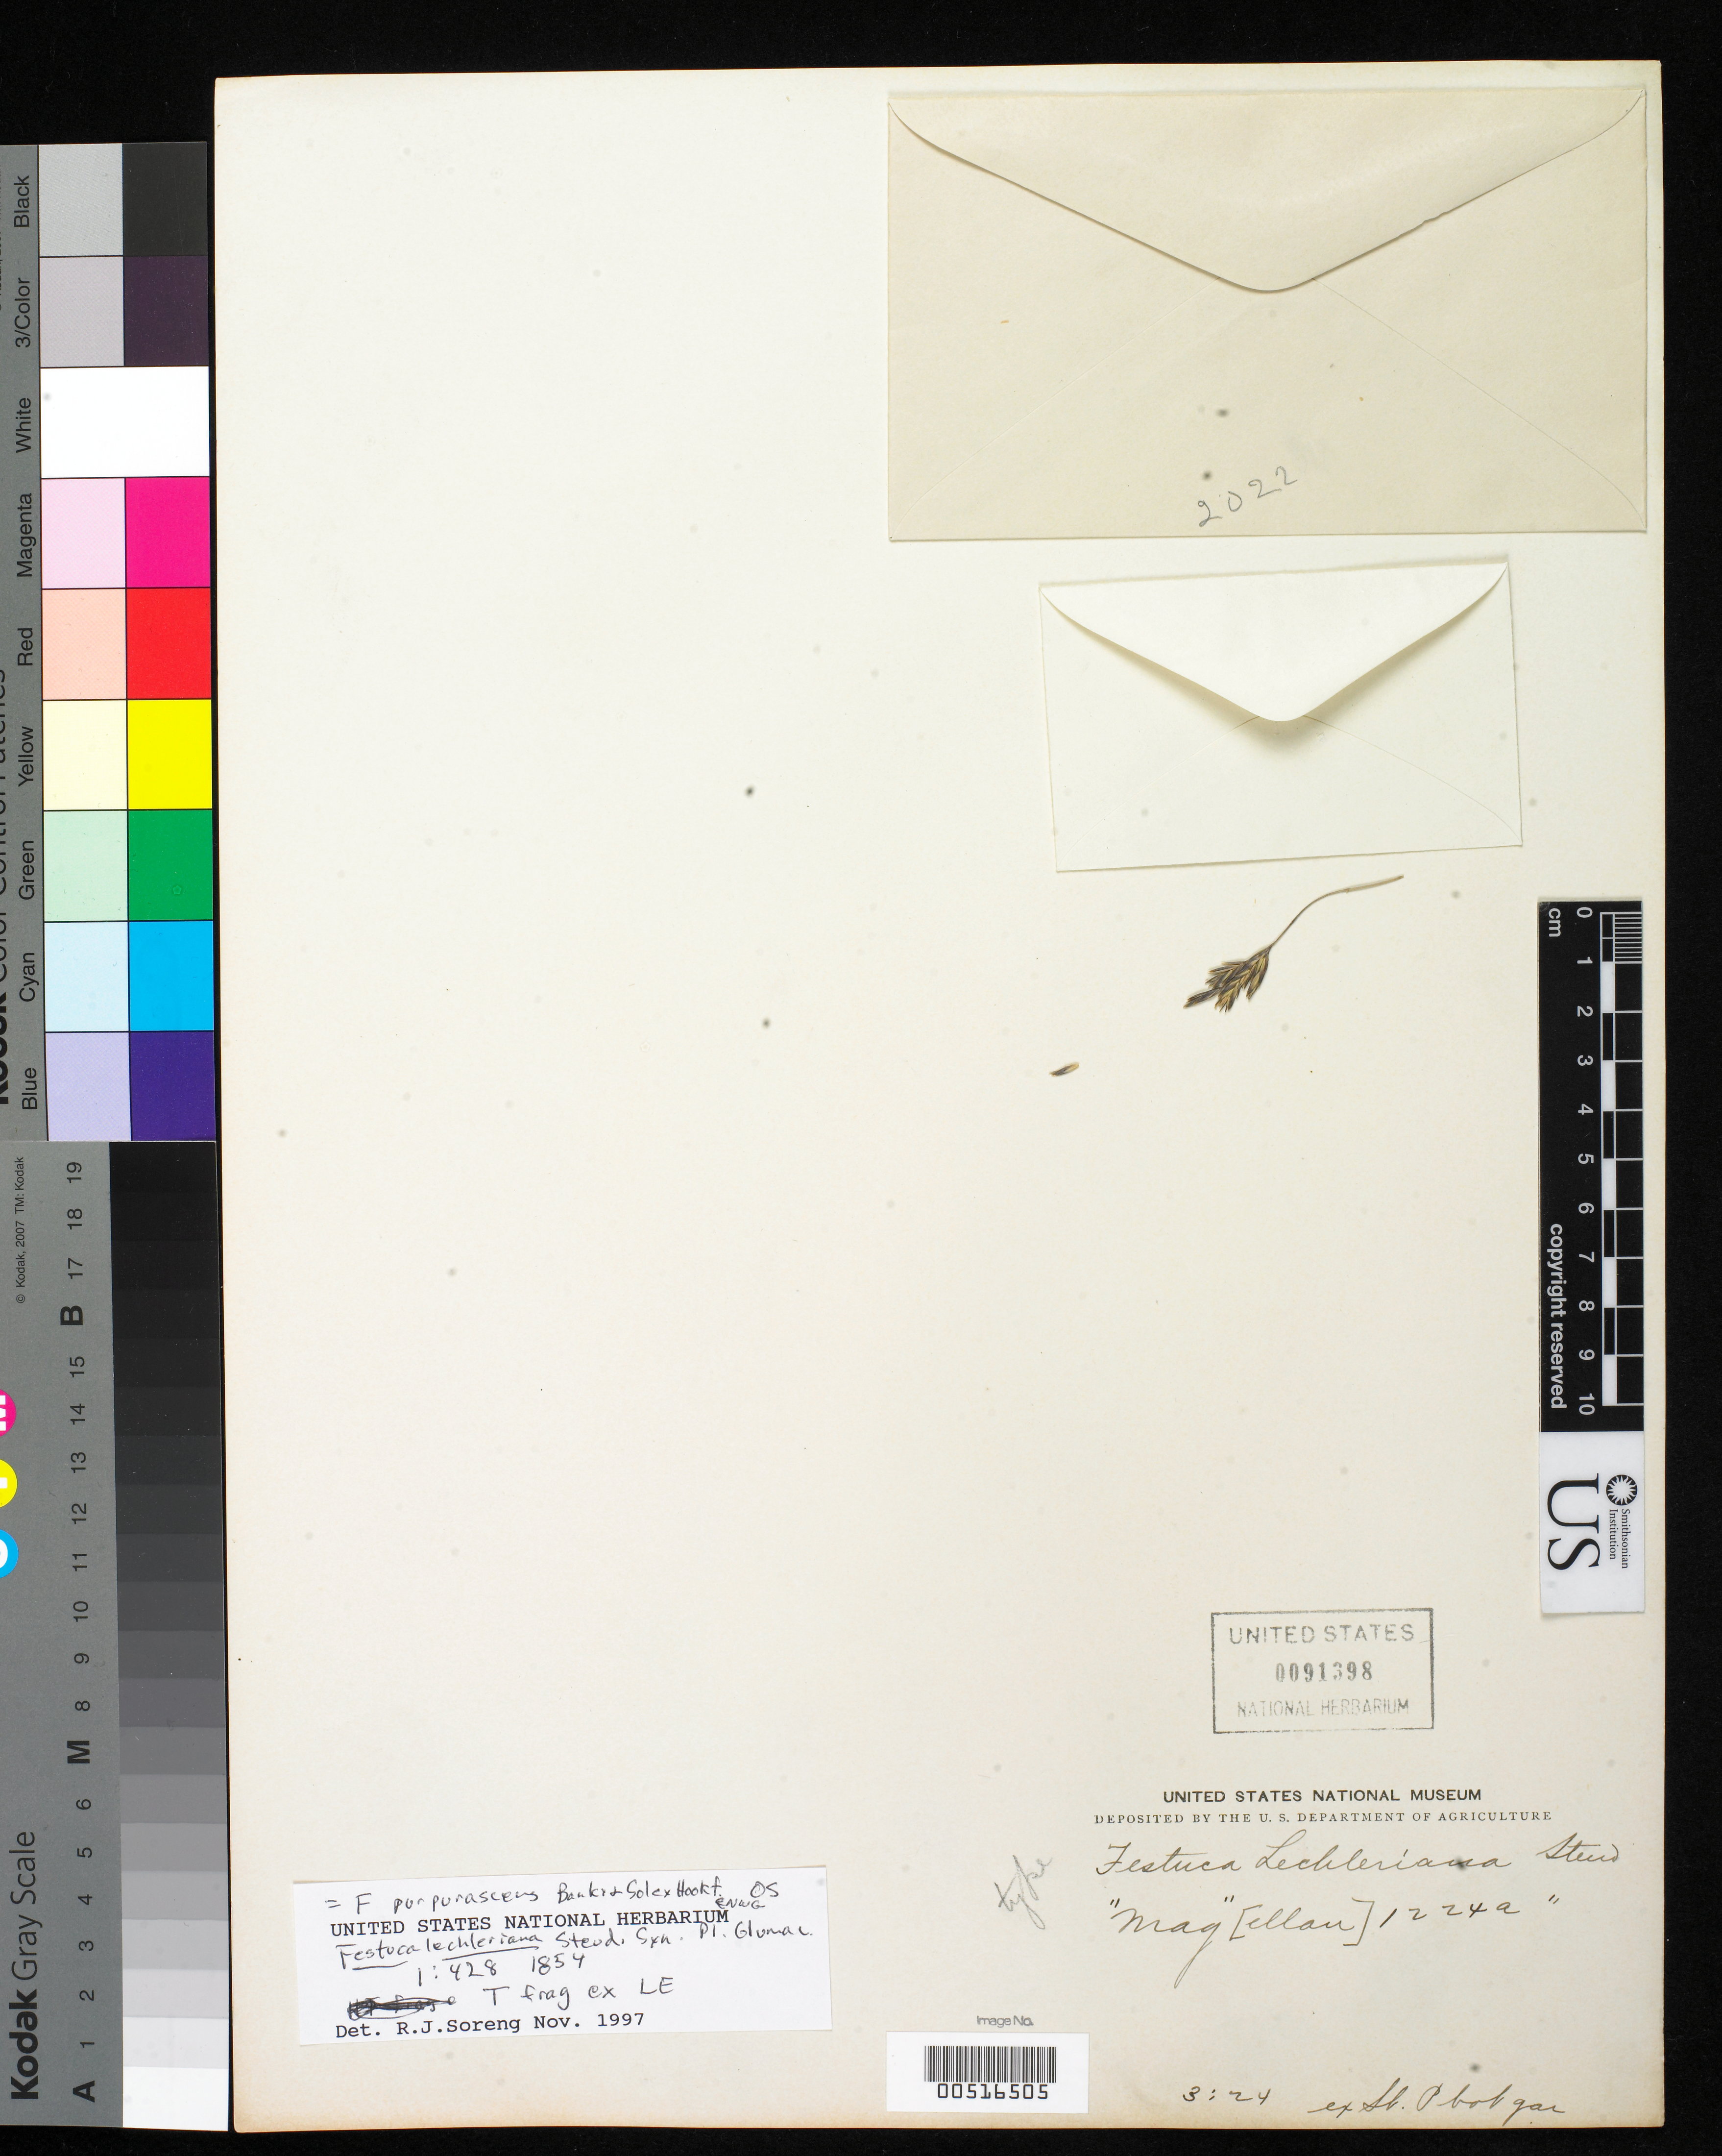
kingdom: Plantae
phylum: Tracheophyta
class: Liliopsida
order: Poales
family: Poaceae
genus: Festuca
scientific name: Festuca lechleriana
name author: Steud.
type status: Type Fragment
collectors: W. Lechler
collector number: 1224a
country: Chile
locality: Magellan.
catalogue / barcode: US 91398